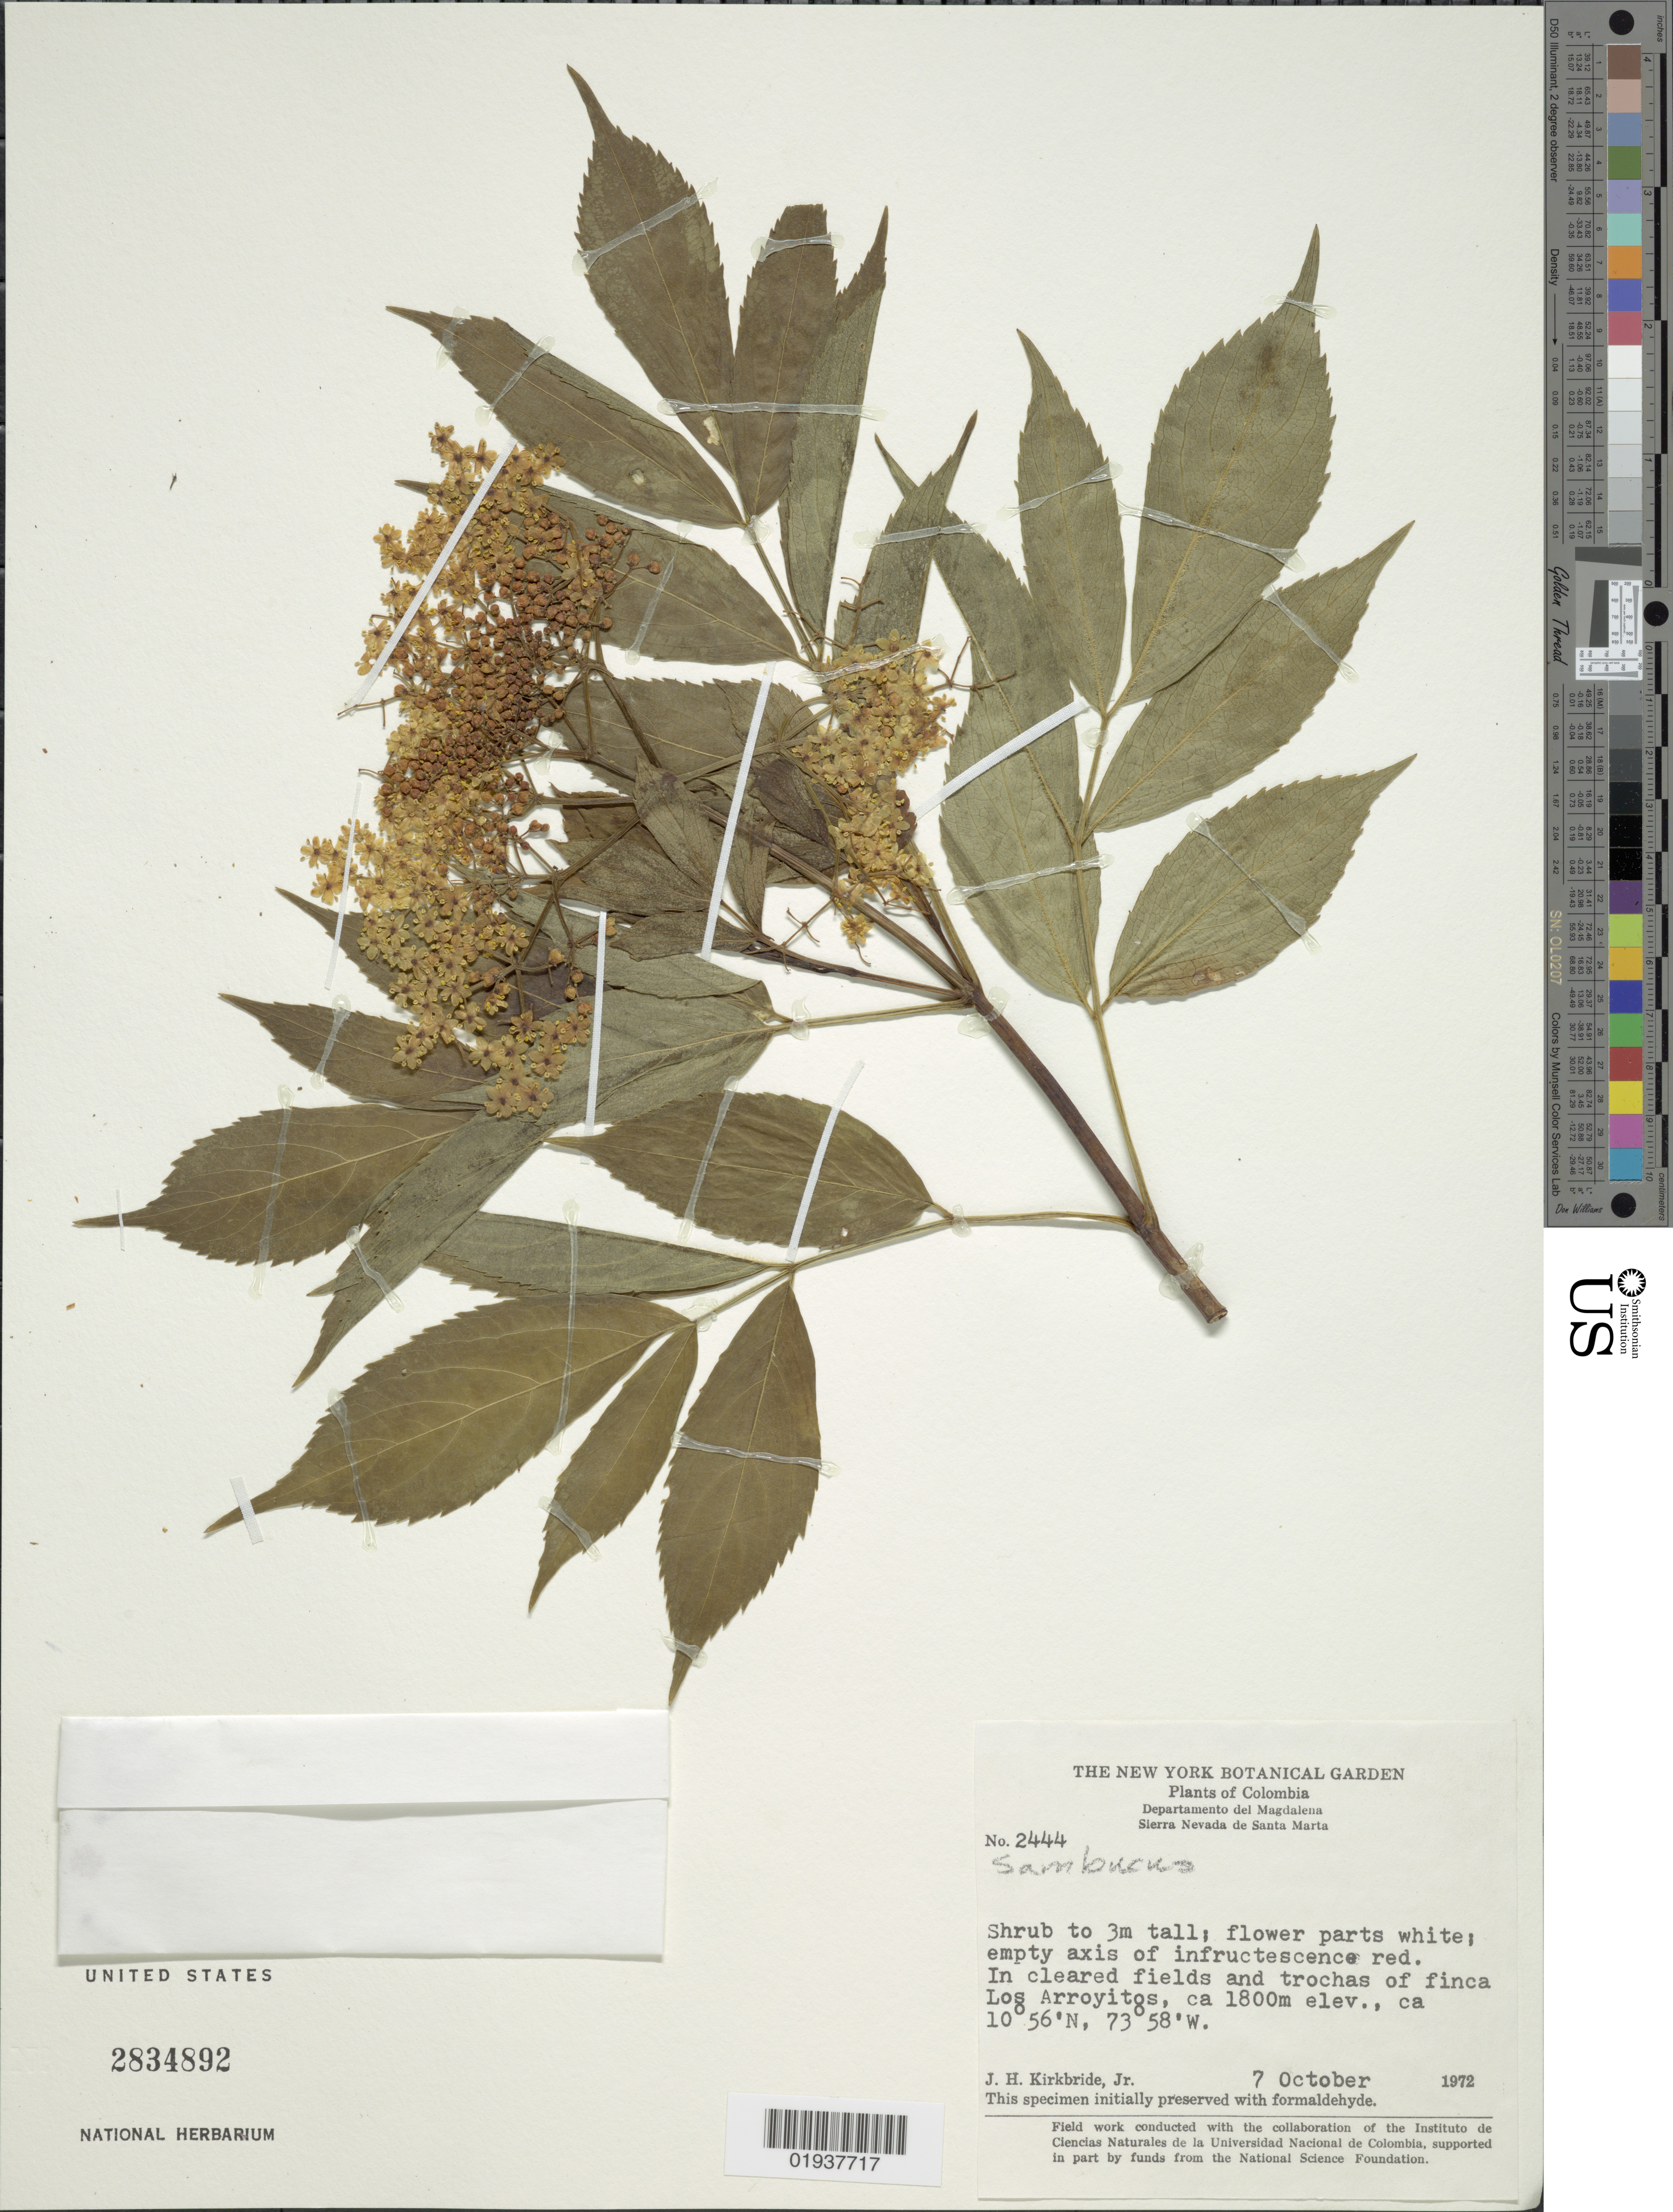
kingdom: Plantae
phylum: Tracheophyta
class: Magnoliopsida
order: Dipsacales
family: Viburnaceae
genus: Sambucus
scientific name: Sambucus sp.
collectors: J. H. Kirkbride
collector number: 2444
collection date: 1972-10-07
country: Colombia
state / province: Magdalena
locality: Departamento del Magdalena, Sierra Nevada de Santa Marta, In cleared fields and trochas of finca Los Arroyitos.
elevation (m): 1800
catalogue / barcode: US 2834892